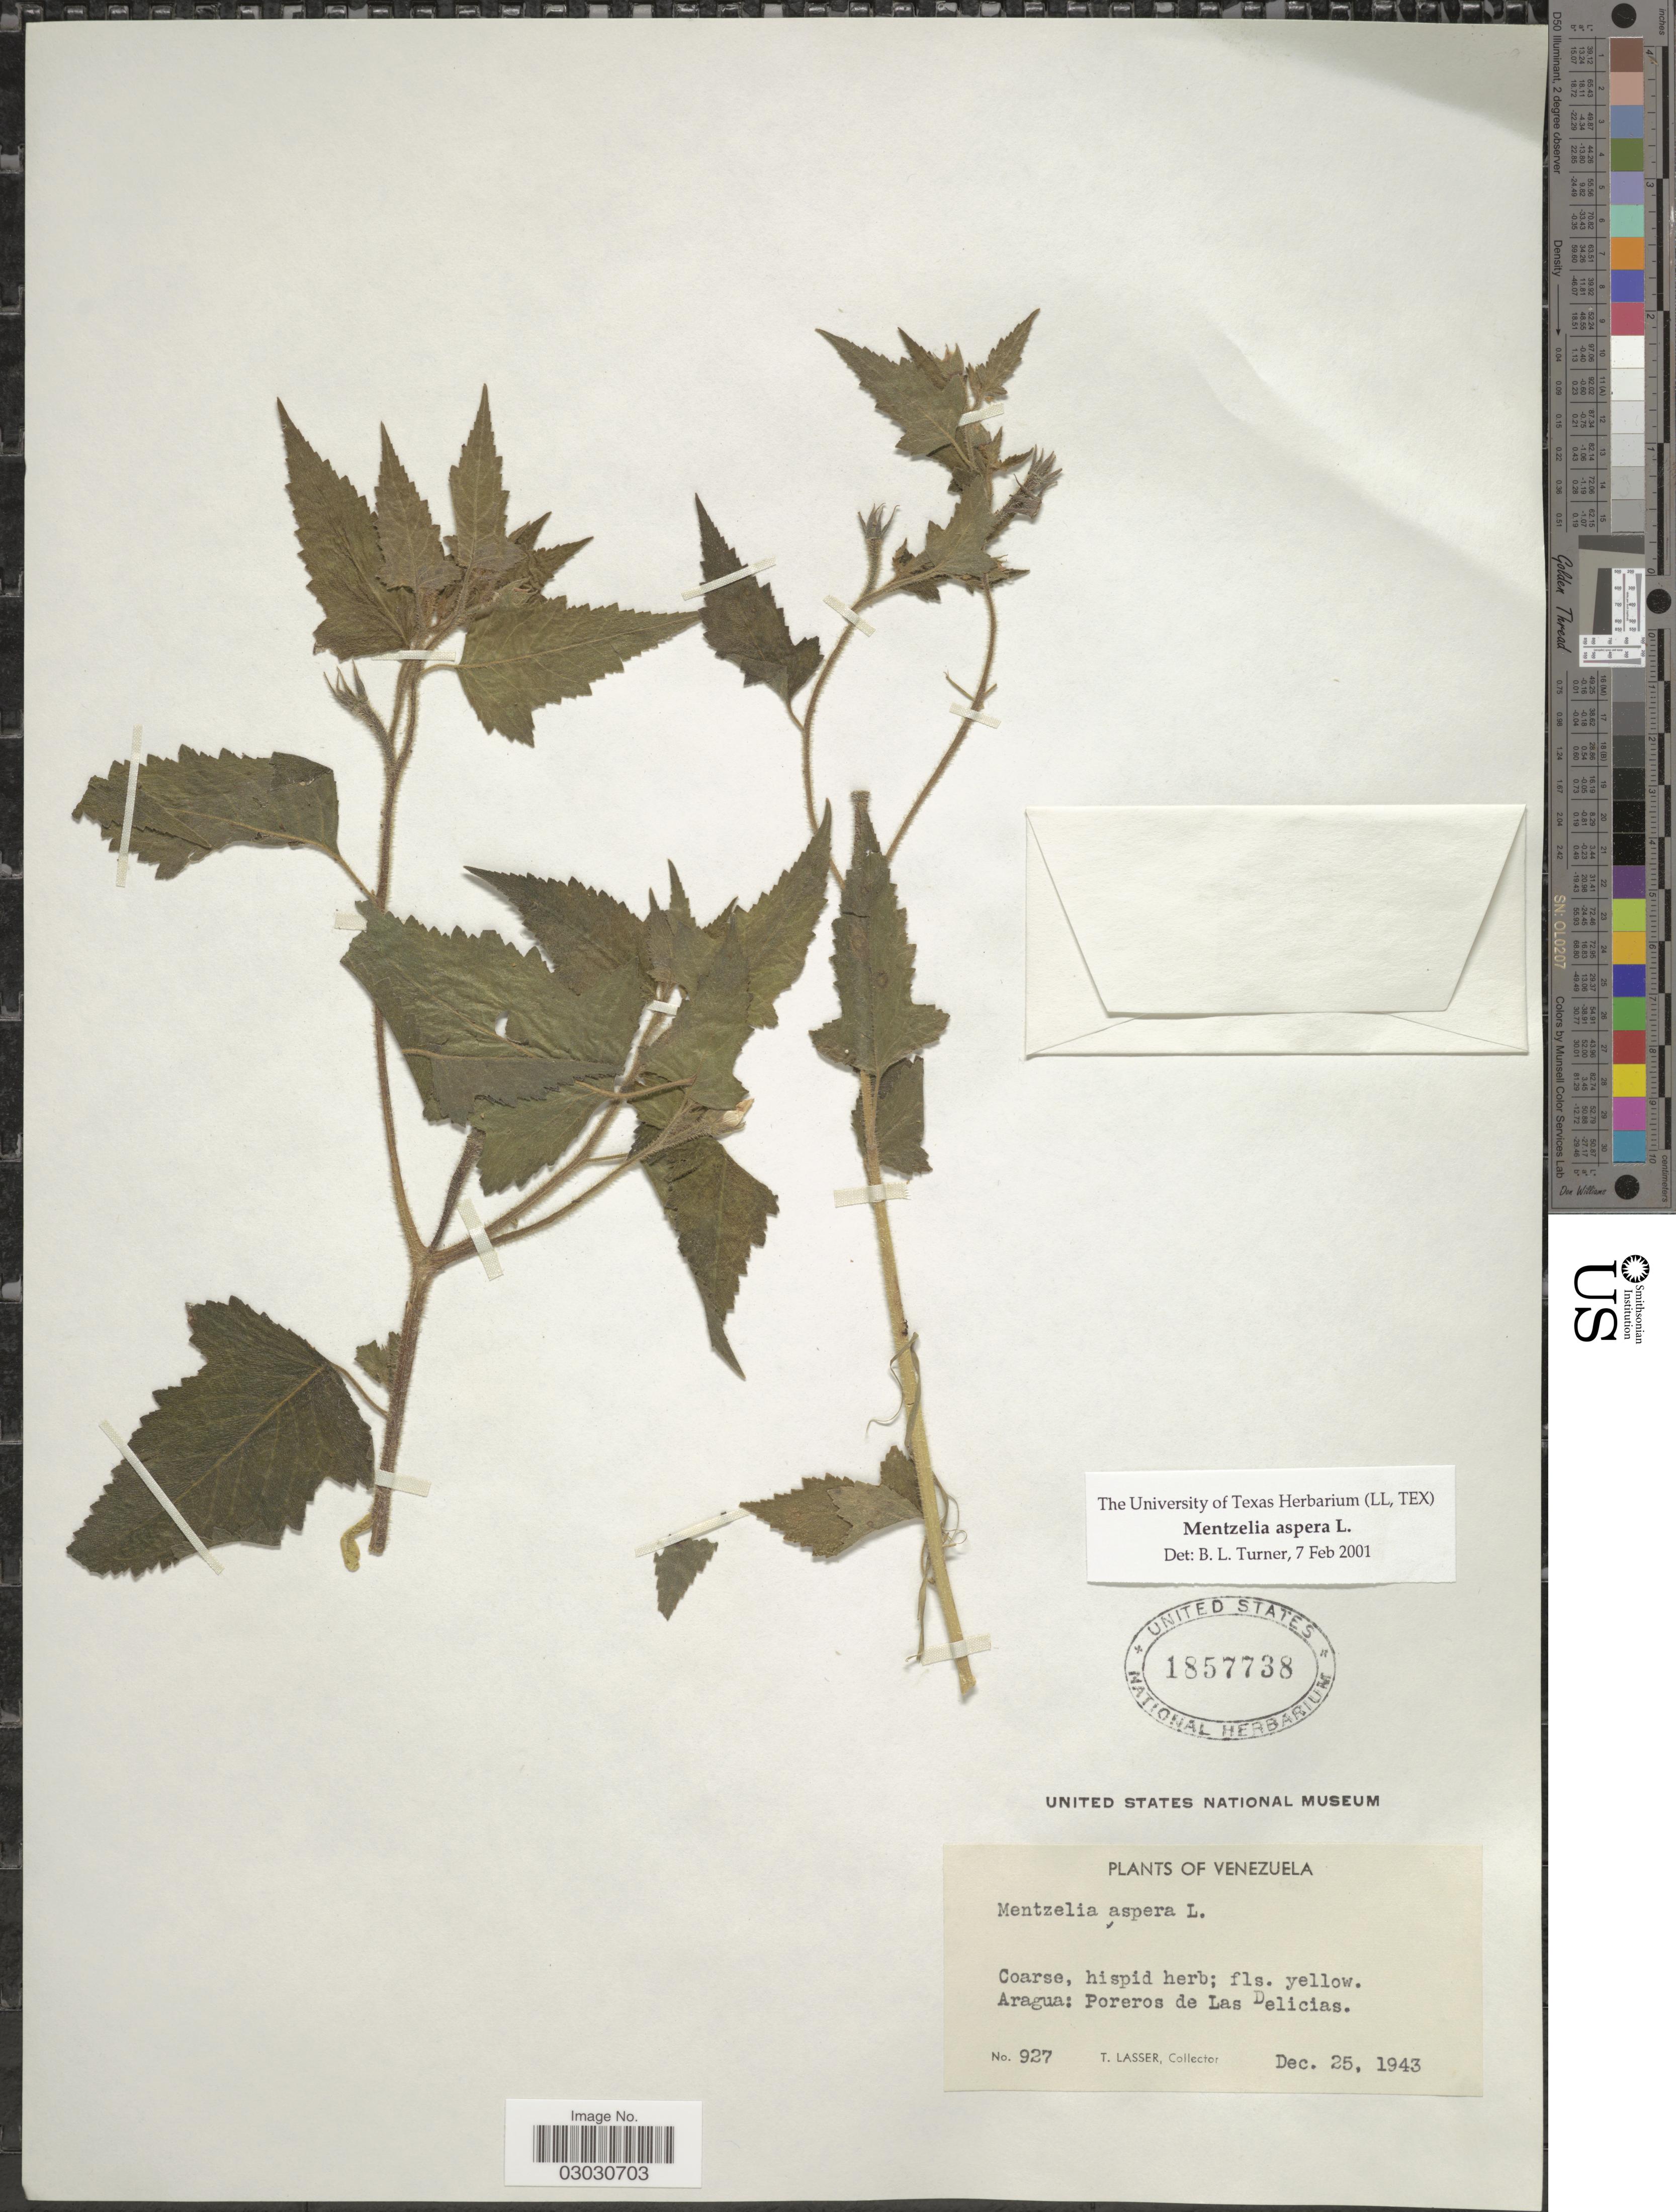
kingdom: Plantae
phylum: Tracheophyta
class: Magnoliopsida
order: Cornales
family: Loasaceae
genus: Mentzelia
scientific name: Mentzelia aspera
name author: L.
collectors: T. Lasser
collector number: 927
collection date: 1943-12-25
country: Venezuela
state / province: Aragua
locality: Poreros de Las Delicias.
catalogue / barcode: US 1857738